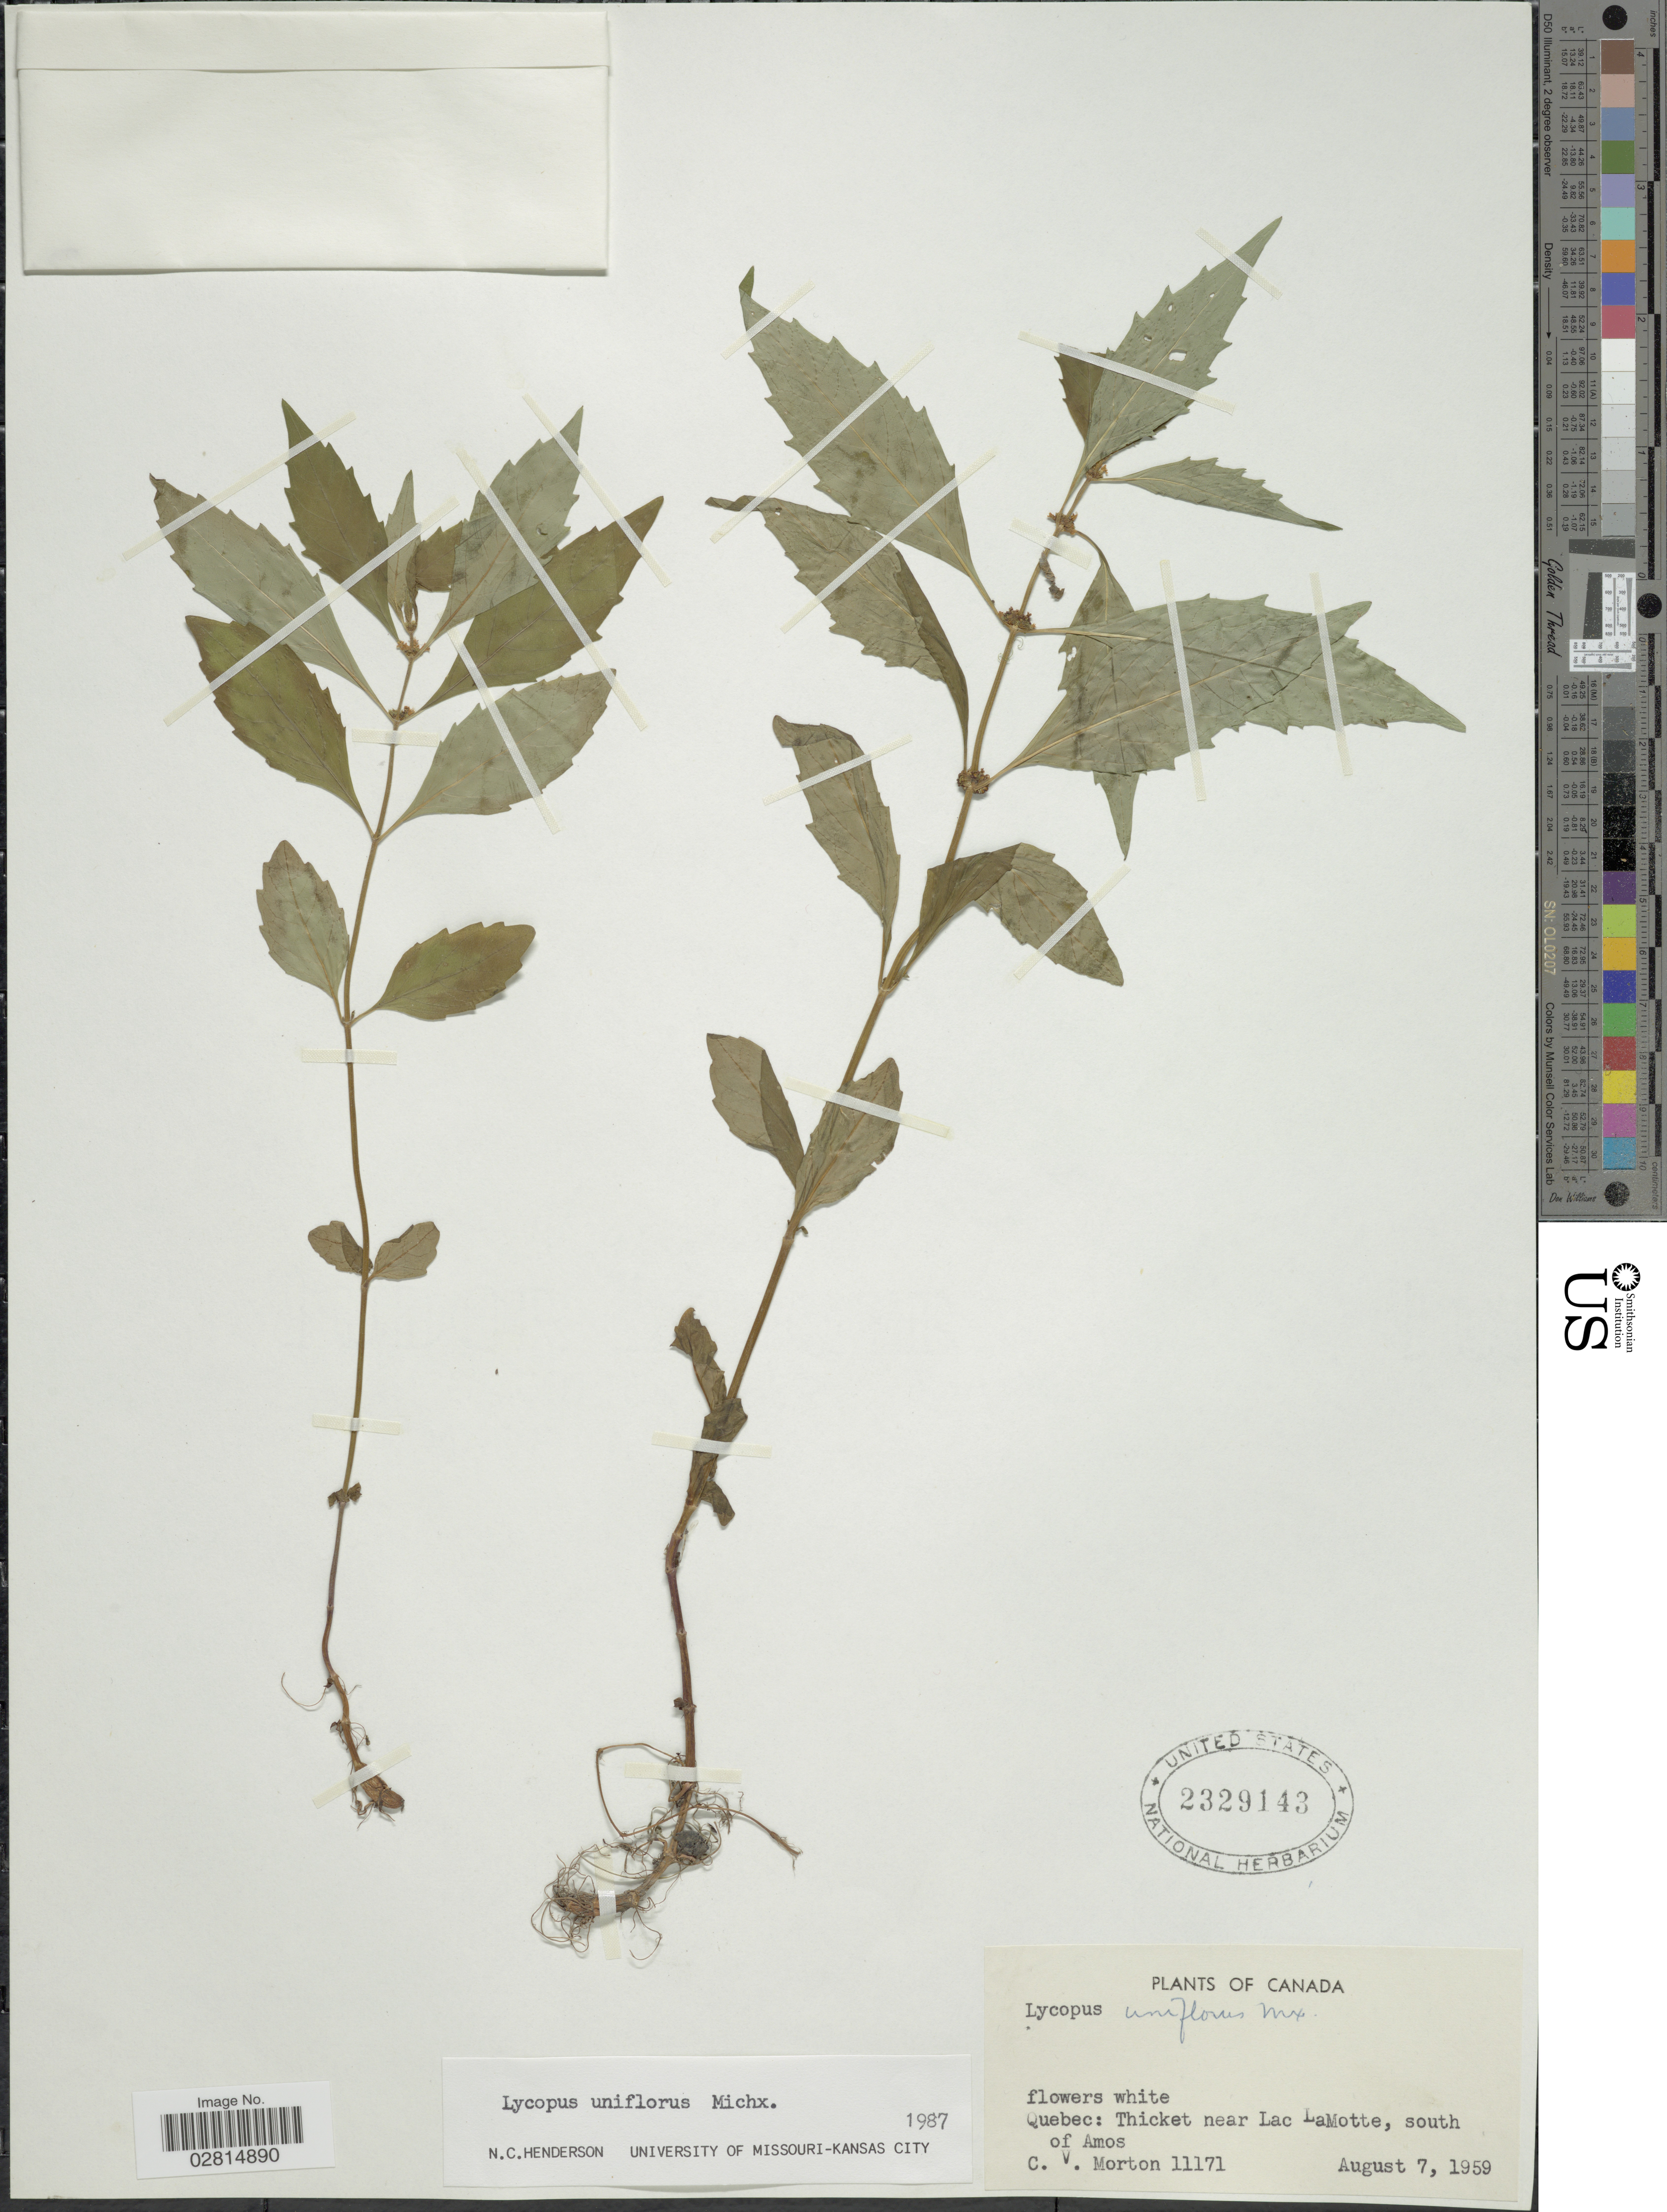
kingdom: Plantae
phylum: Tracheophyta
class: Magnoliopsida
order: Lamiales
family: Lamiaceae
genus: Lycopus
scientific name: Lycopus uniflorus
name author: Michx.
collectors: C. V. Morton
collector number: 11171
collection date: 1959-08-07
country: Canada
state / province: Quebec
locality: Thicket near Lac LaMotte, south of Amos.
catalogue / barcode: US 2329143